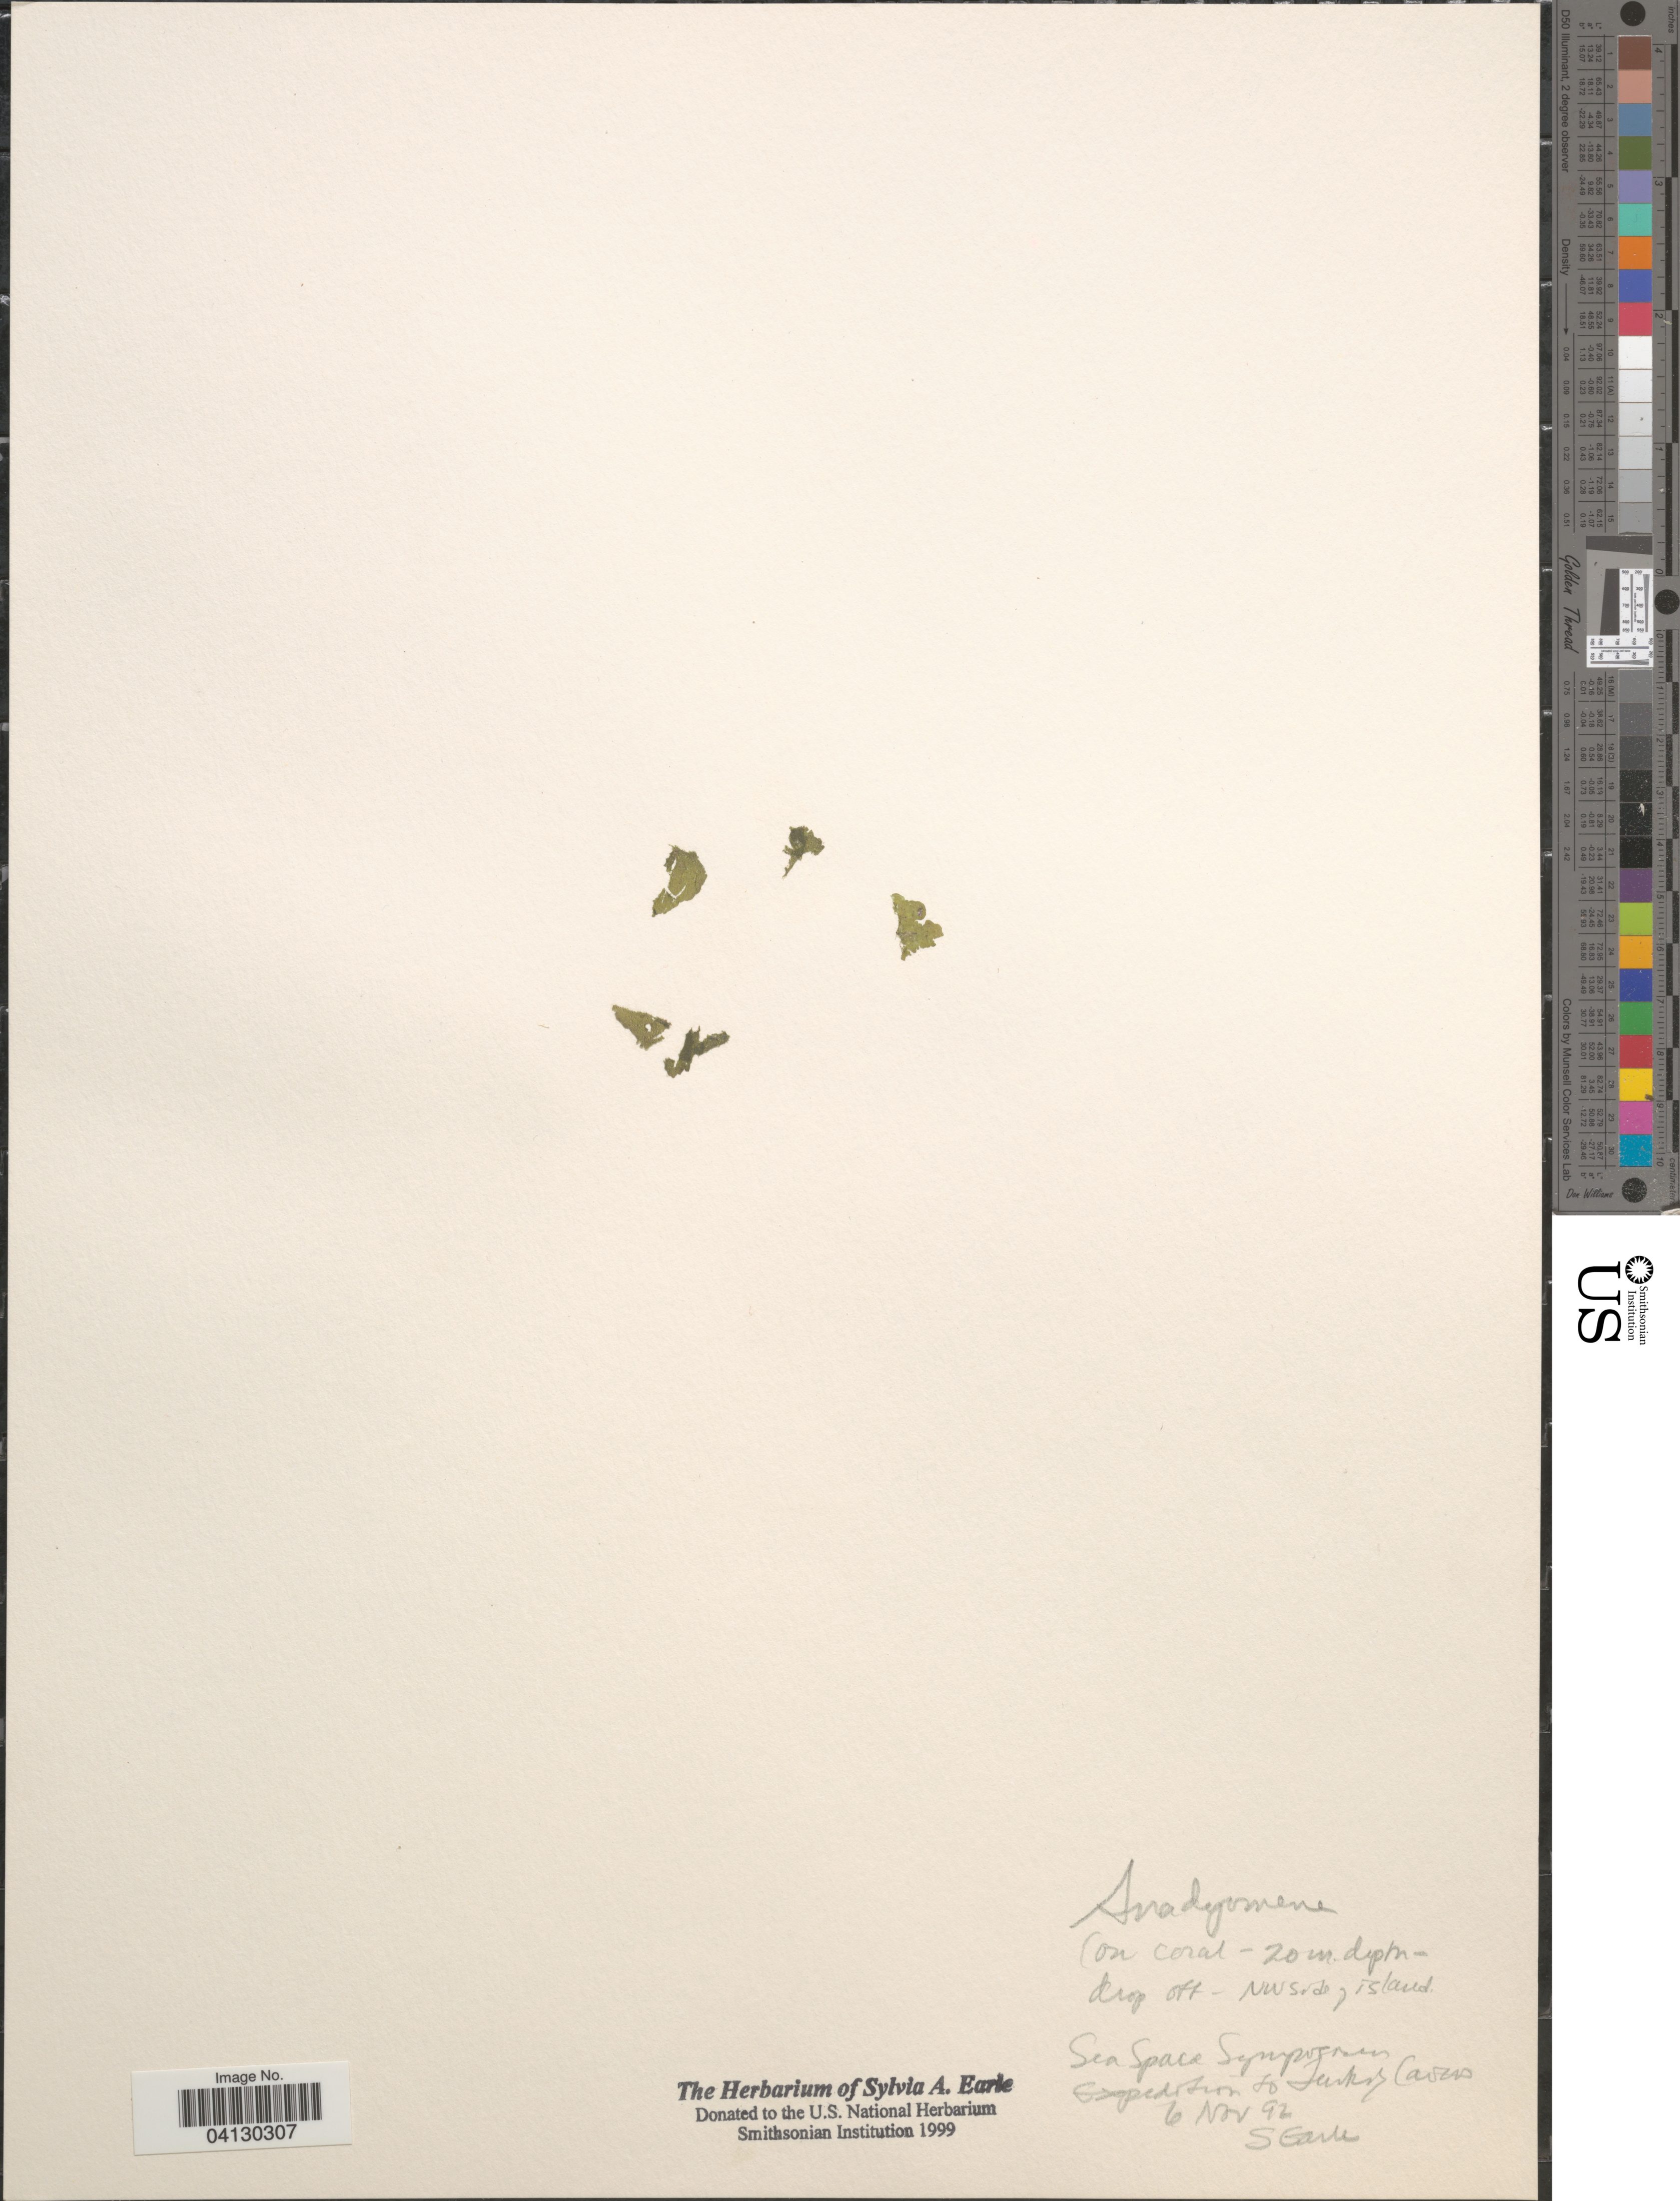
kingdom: Plantae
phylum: Chlorophyta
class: Ulvophyceae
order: Cladophorales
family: Anadyomenaceae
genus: Anadyomene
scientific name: Anadyomene sp.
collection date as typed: Transcribed d/m/y: 6/11/92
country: Turkey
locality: Drop off - NW side of island. Sea Space Symposium. Expedition to Turkey Caverns [interpreted].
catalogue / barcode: US 328935